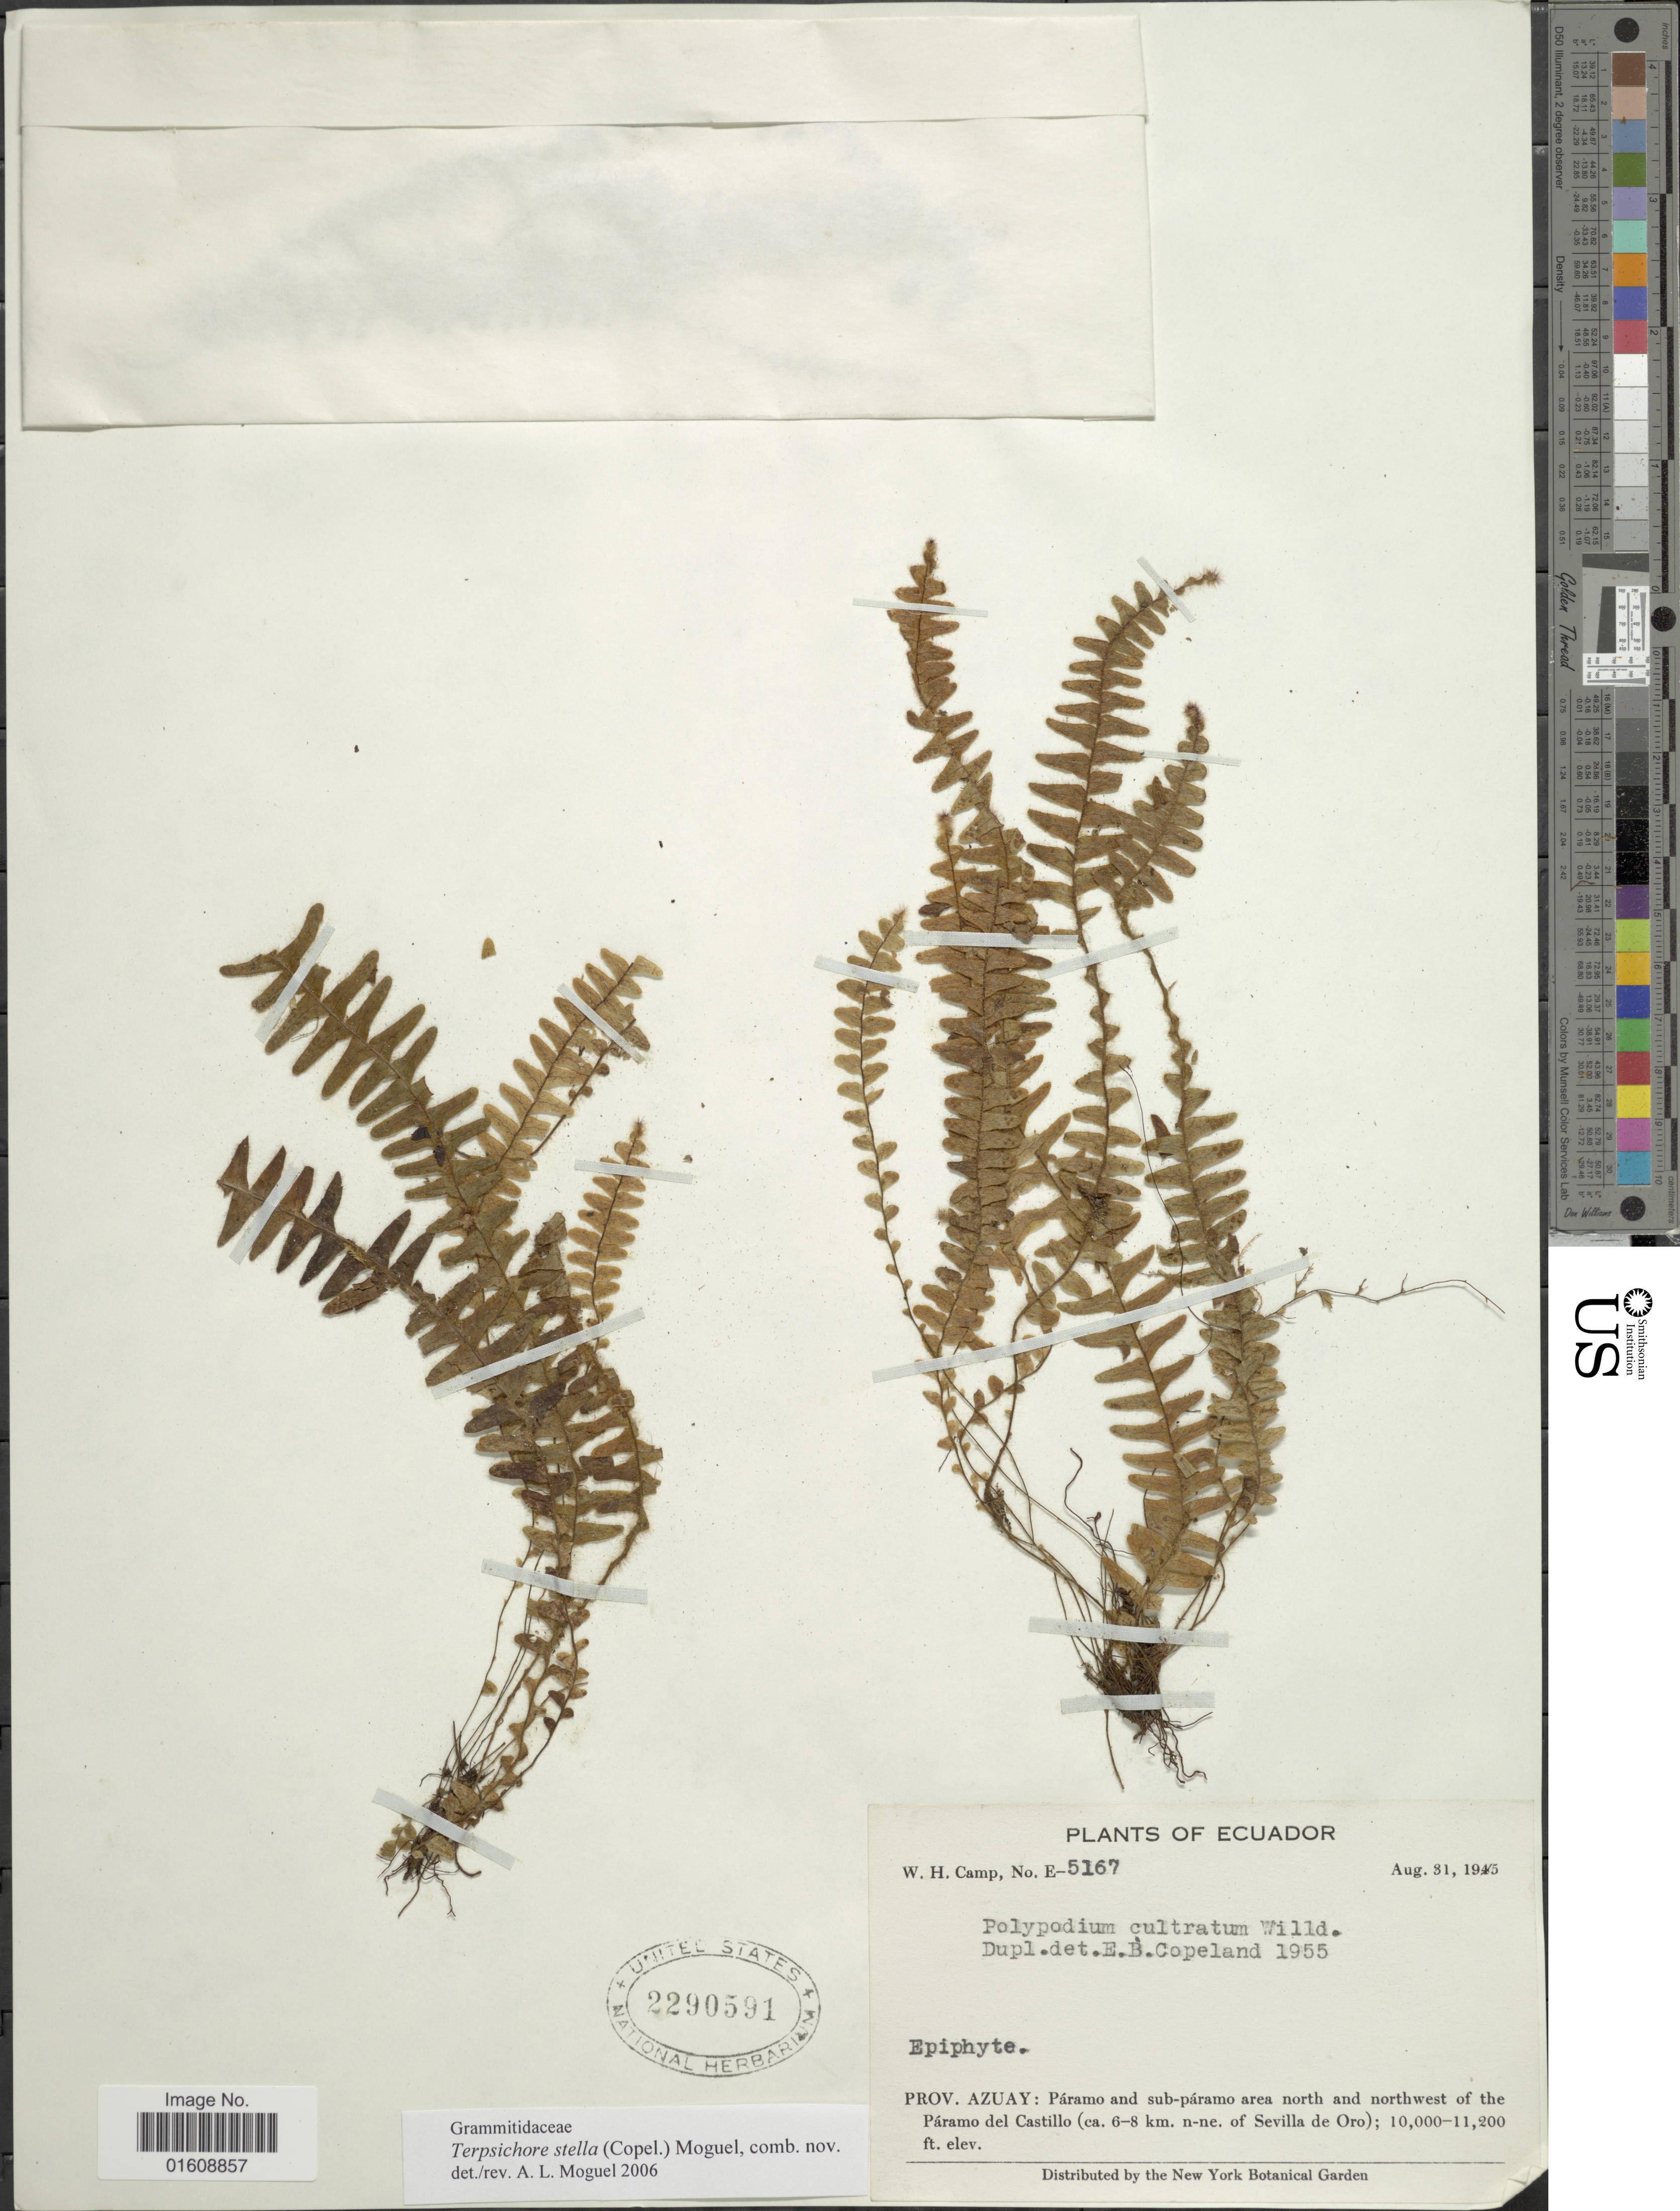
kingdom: Plantae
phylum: Tracheophyta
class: Polypodiopsida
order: Polypodiales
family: Polypodiaceae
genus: Alansmia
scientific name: Alansmia stella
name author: (Copel.) Moguel & M. Kessler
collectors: W. H. Camp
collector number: E-5167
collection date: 1945-08-31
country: Ecuador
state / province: Azuay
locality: Páramo and sub-páramo area north and northwest of the Páramo del Castillo (ca. 6-8 km. n-ne. of Sevilla de Oro)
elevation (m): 3048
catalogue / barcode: US 2290591